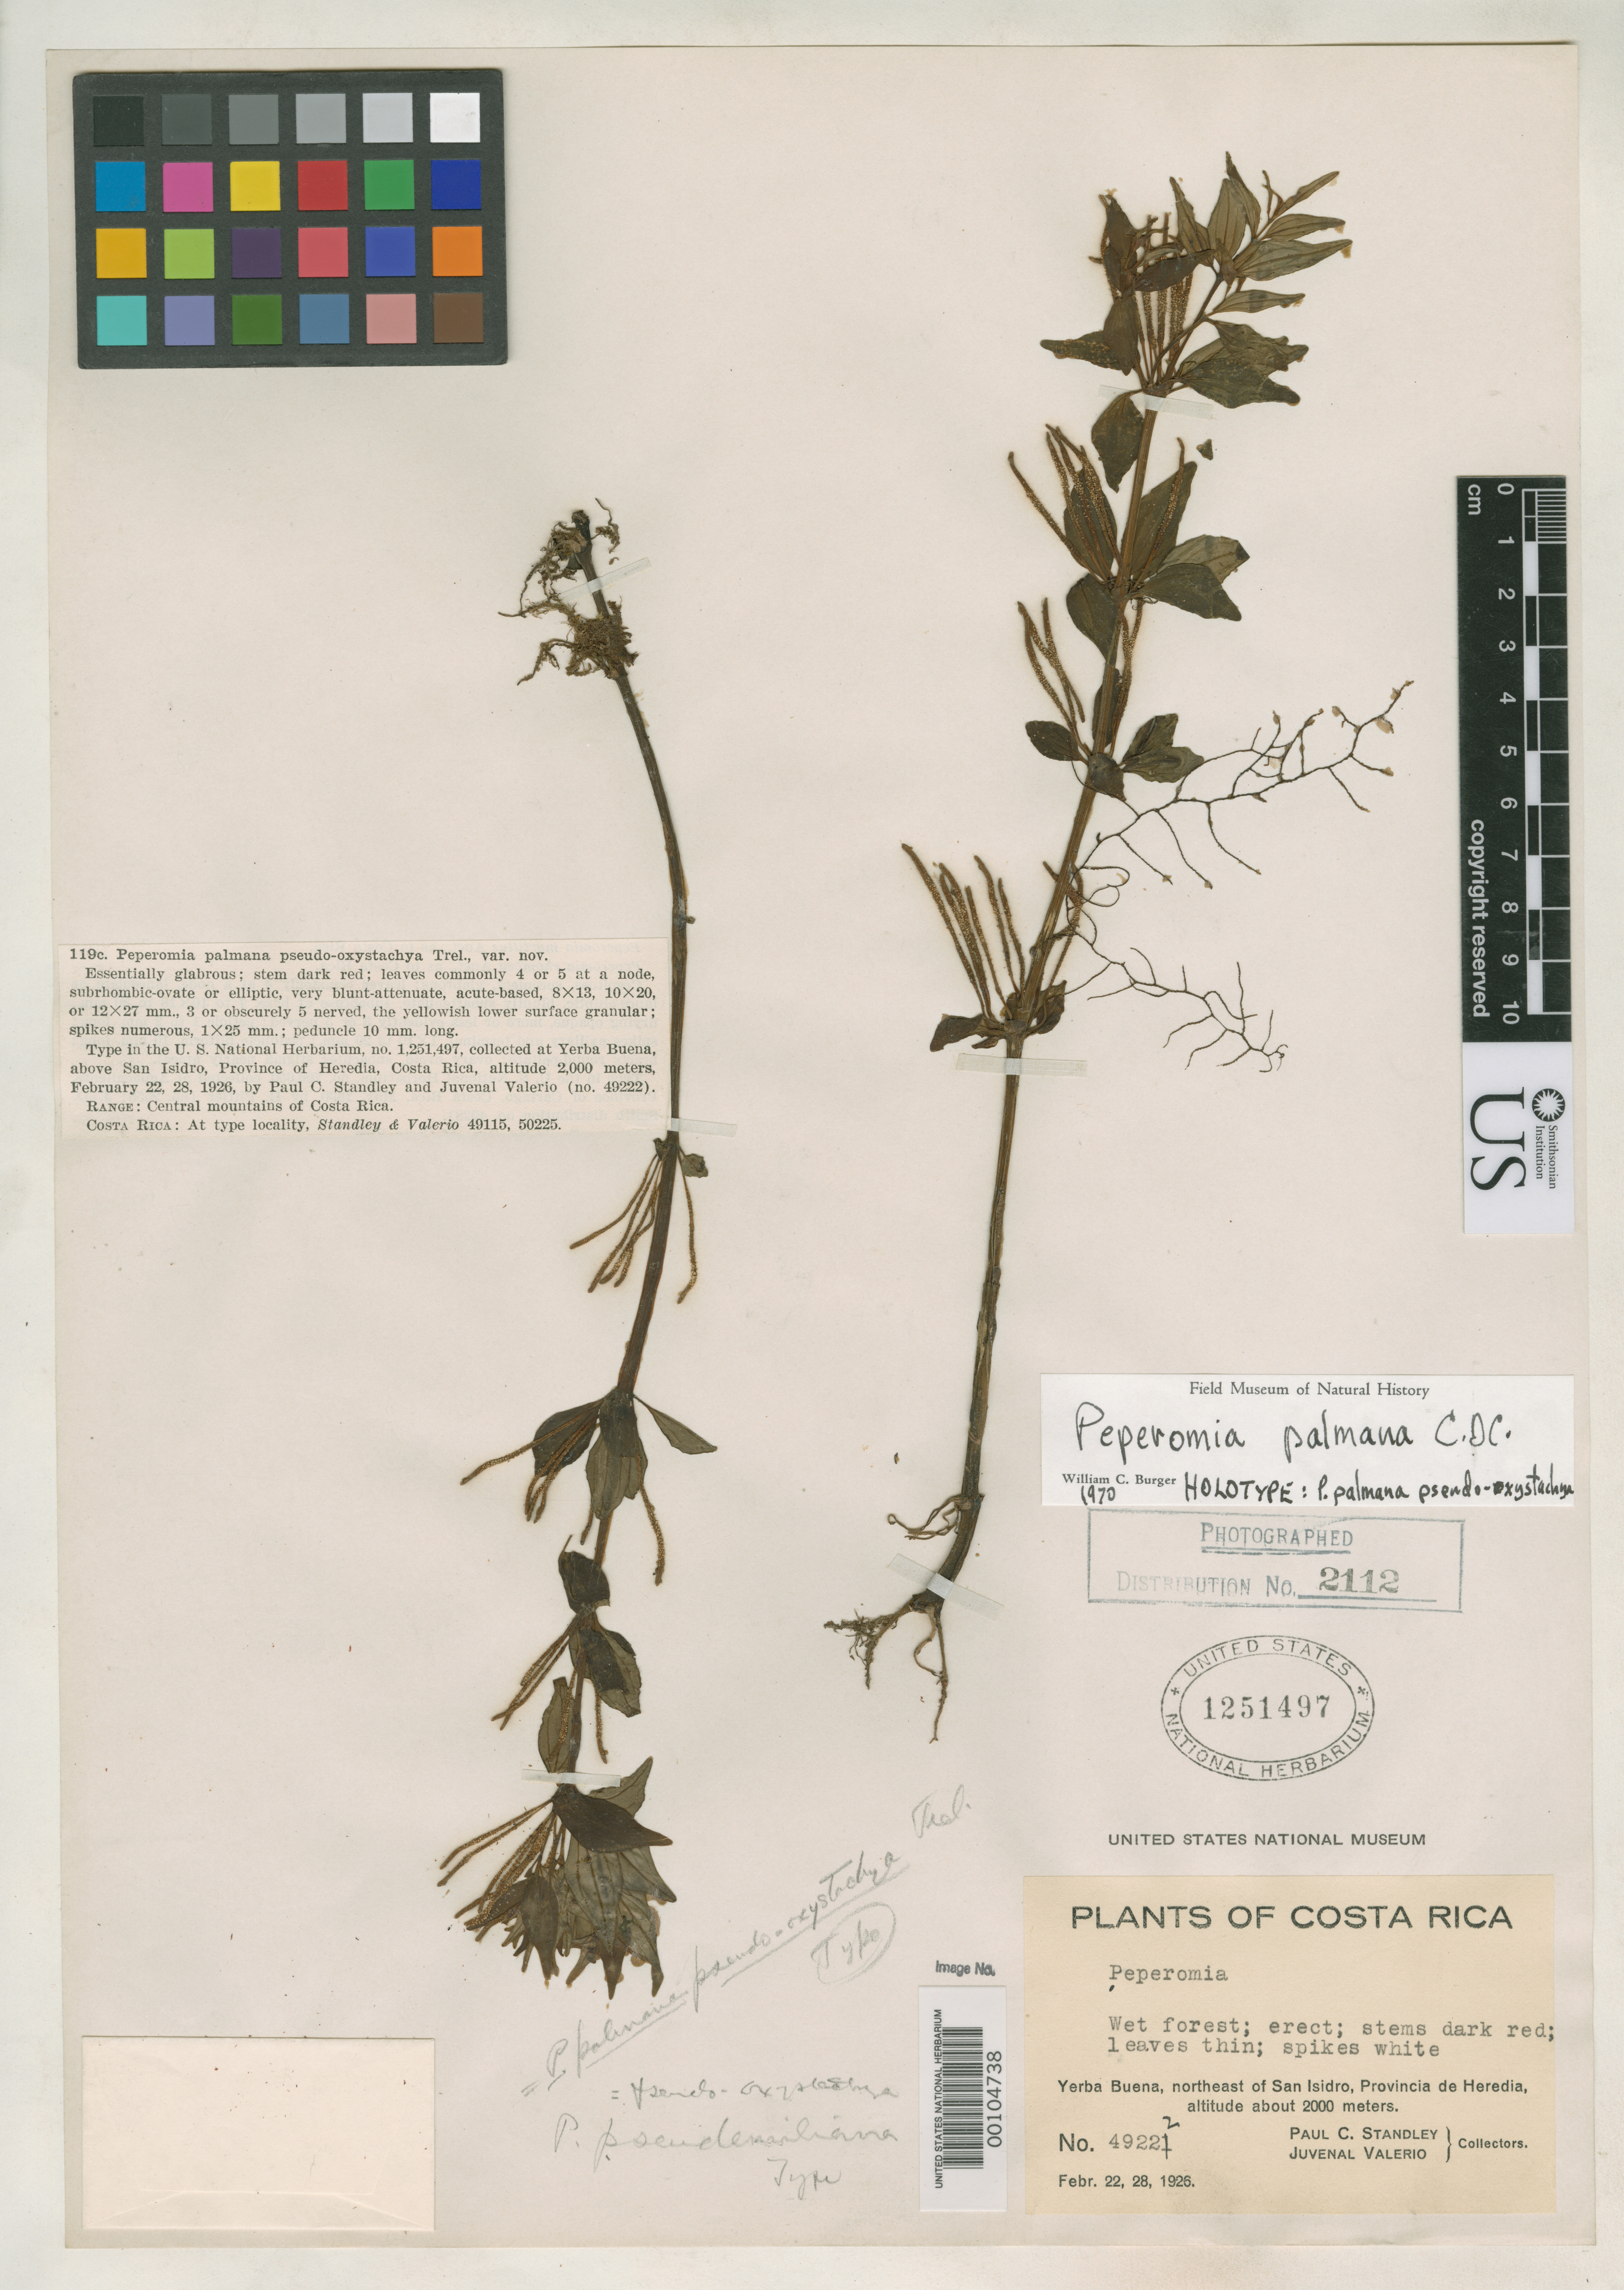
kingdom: Plantae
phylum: Tracheophyta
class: Magnoliopsida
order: Piperales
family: Piperaceae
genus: Peperomia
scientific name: Peperomia palmana var. pseudo-oxystachya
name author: Trel.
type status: Holotype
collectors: P. C. Standley & J. Valerio R.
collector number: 49222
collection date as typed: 22 Feb 1926 or 28 Feb 1926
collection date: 1926-02-22 or 1926-02-28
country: Costa Rica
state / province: Heredia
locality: Yerba Buena, NE of San Isidro.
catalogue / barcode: US 1251497